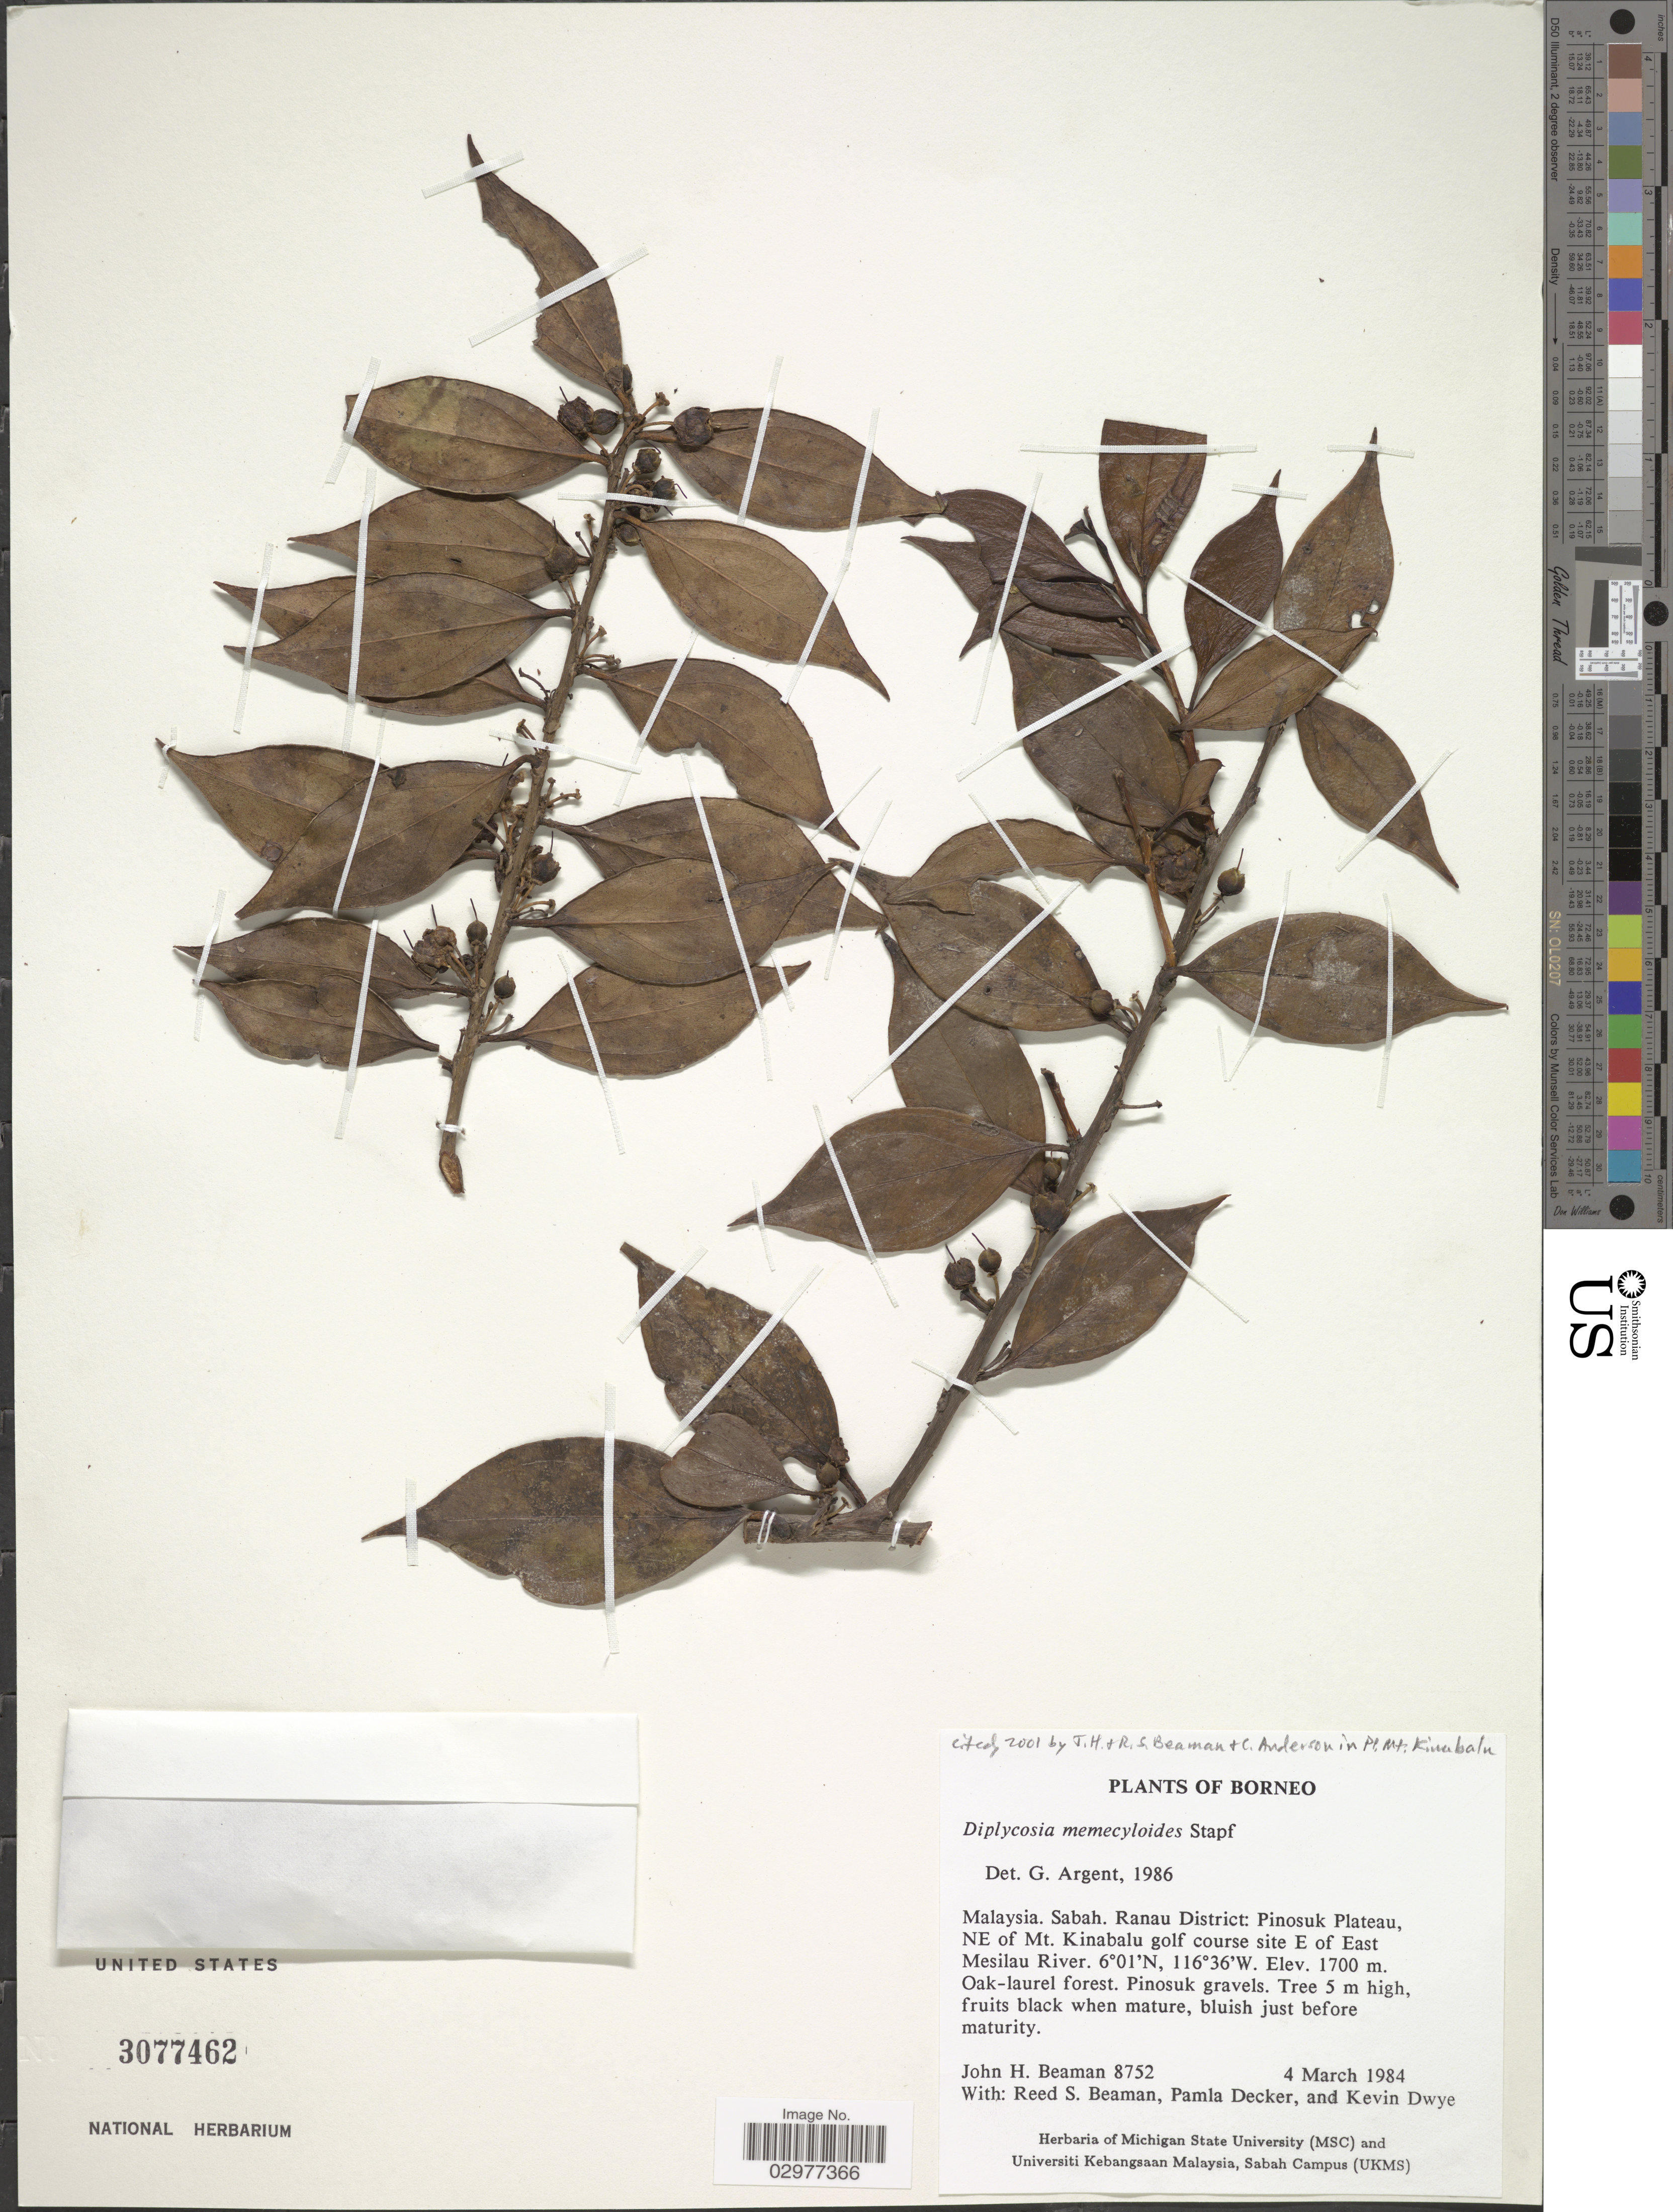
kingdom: Plantae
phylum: Tracheophyta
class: Magnoliopsida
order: Ericales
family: Ericaceae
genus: Diplycosia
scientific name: Diplycosia memecyloides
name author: Stapf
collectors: J. H. Beaman, R. S. Beaman, P. Decker & K. Dwye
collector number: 8752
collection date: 1984-03-04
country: Malaysia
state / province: Sabah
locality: Ranau District: Pinosuk Plateau, NE of Mt. Kinabalu golf course site E of East Mesilau River. Oak-laurel forest. Pinosuk gravels.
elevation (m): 1700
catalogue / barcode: US 3077462